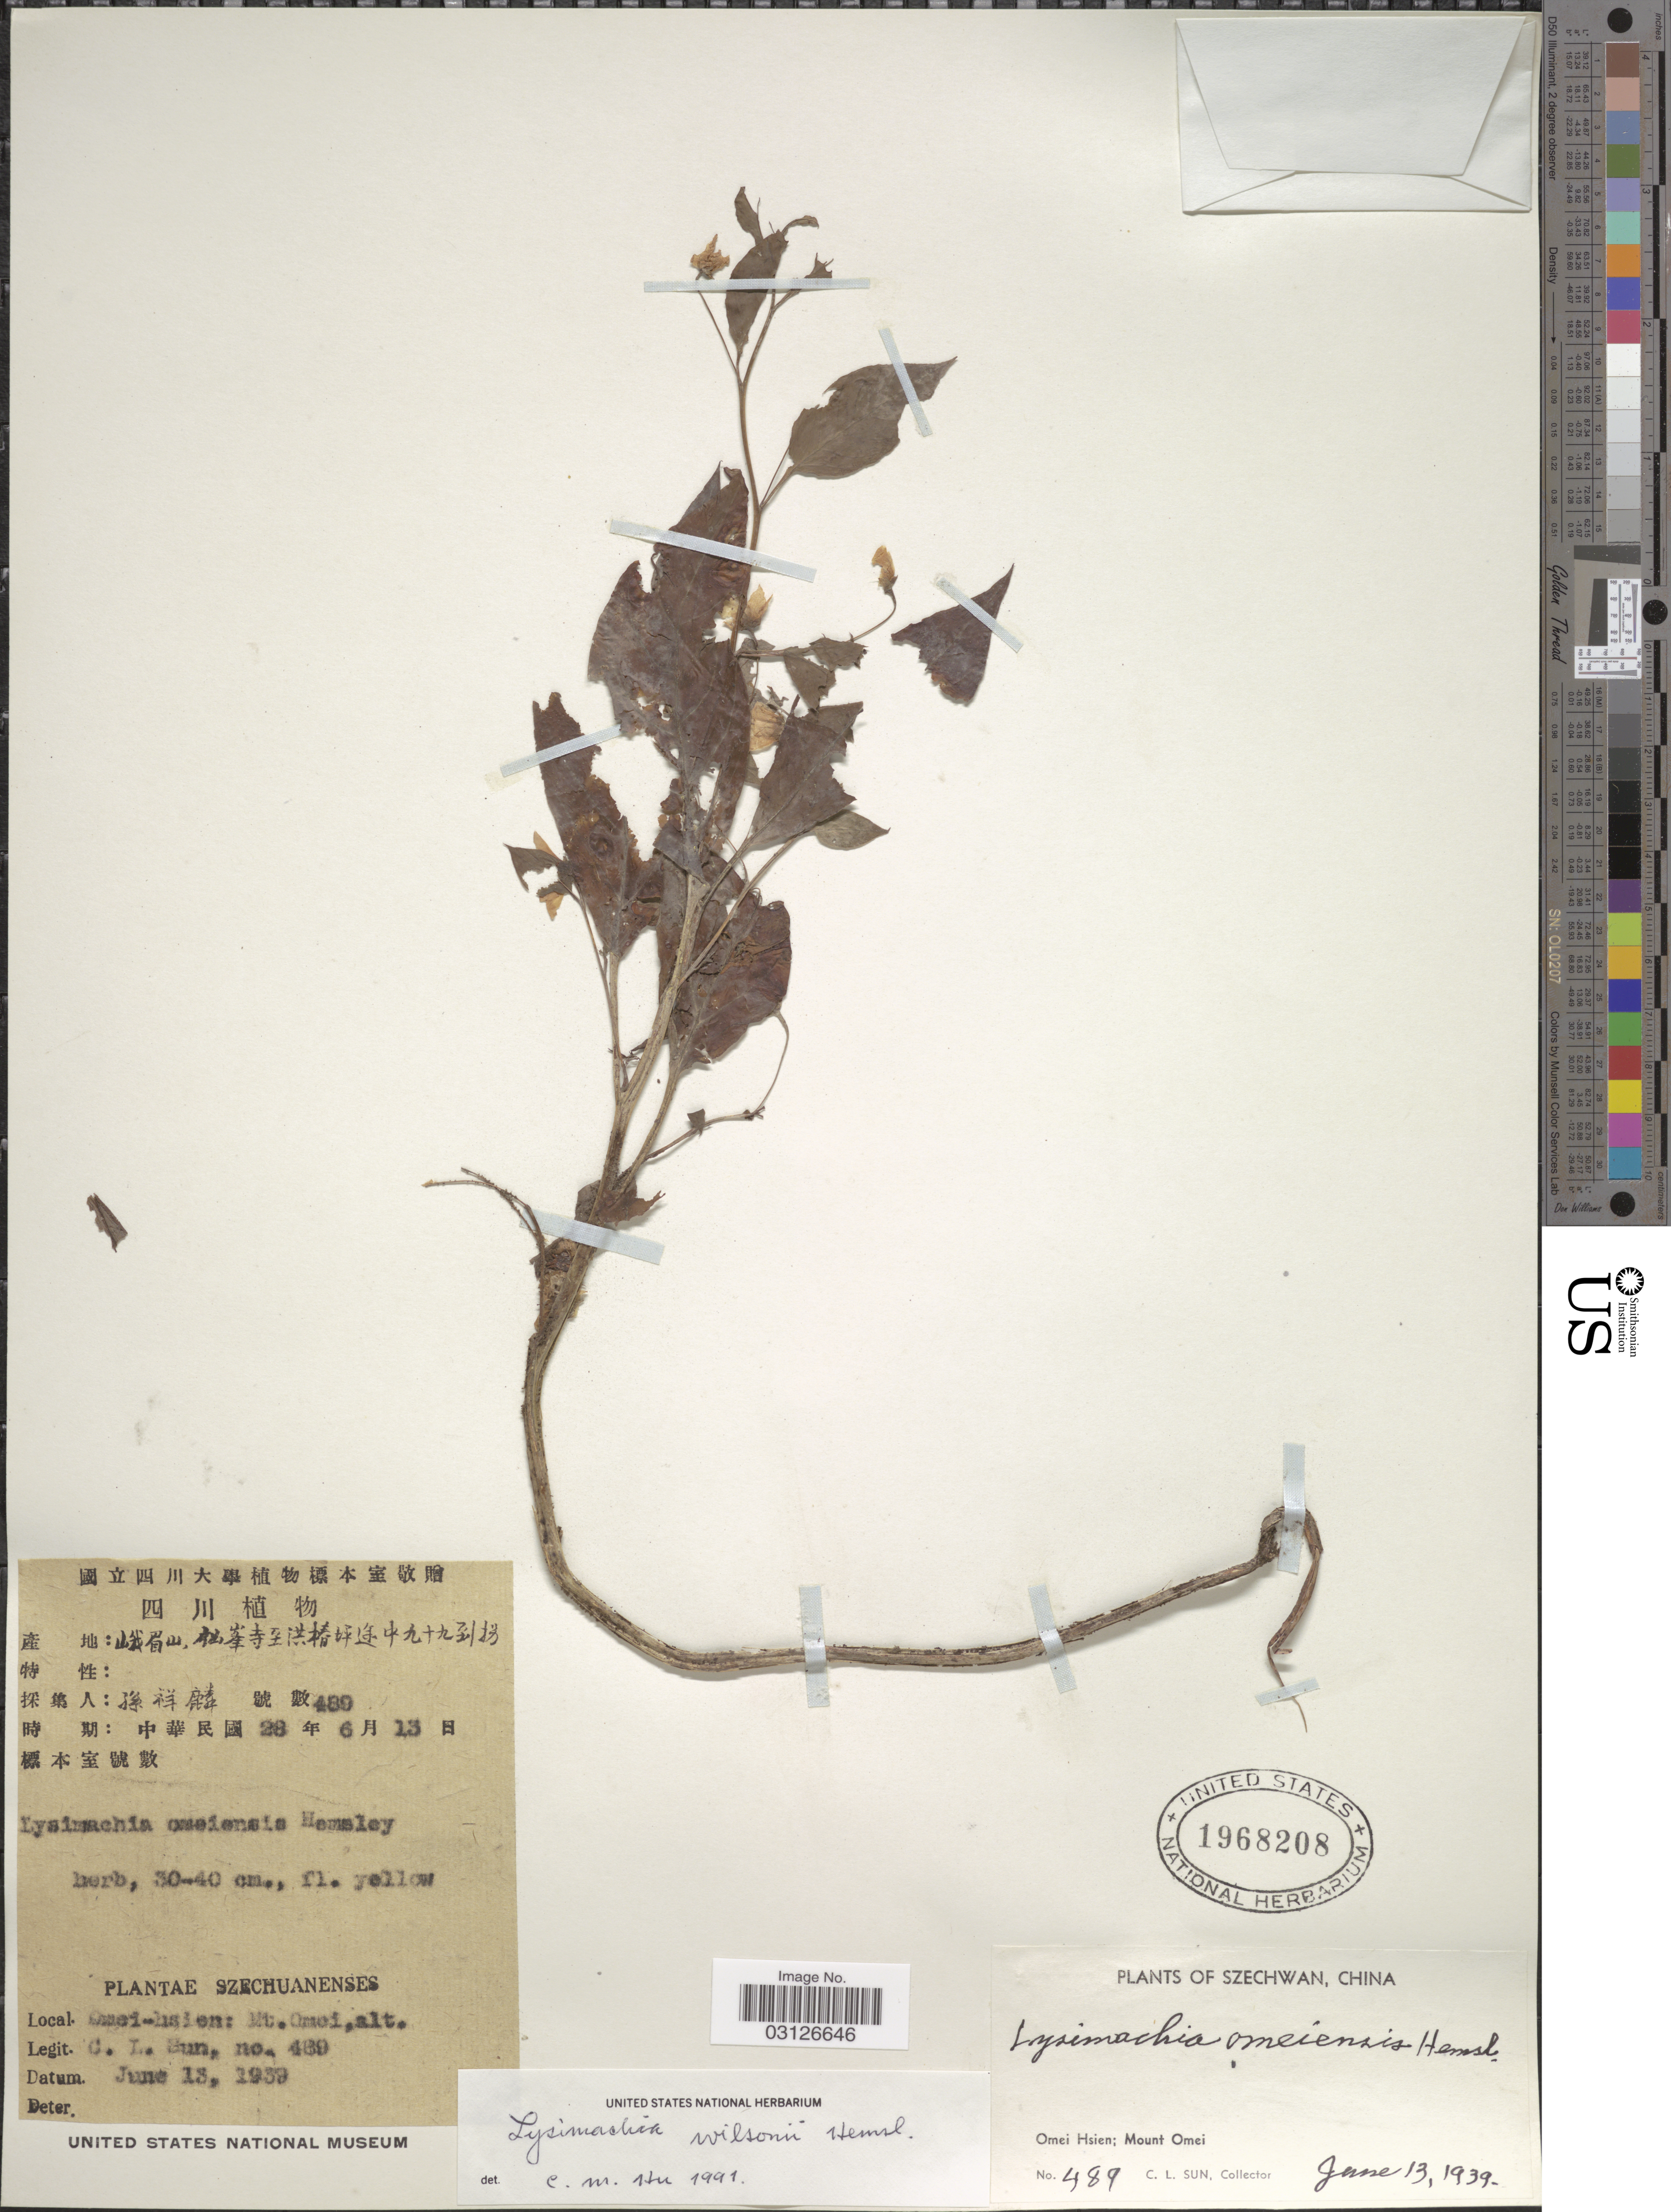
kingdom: Plantae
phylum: Tracheophyta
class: Magnoliopsida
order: Ericales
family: Primulaceae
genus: Lysimachia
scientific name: Lysimachia wilsonii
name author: Hemsl.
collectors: C. Sun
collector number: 489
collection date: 1939-06-13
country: China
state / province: Sichuan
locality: Szechwan. Omei Hsien; Mount Omei.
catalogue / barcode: US 1968208